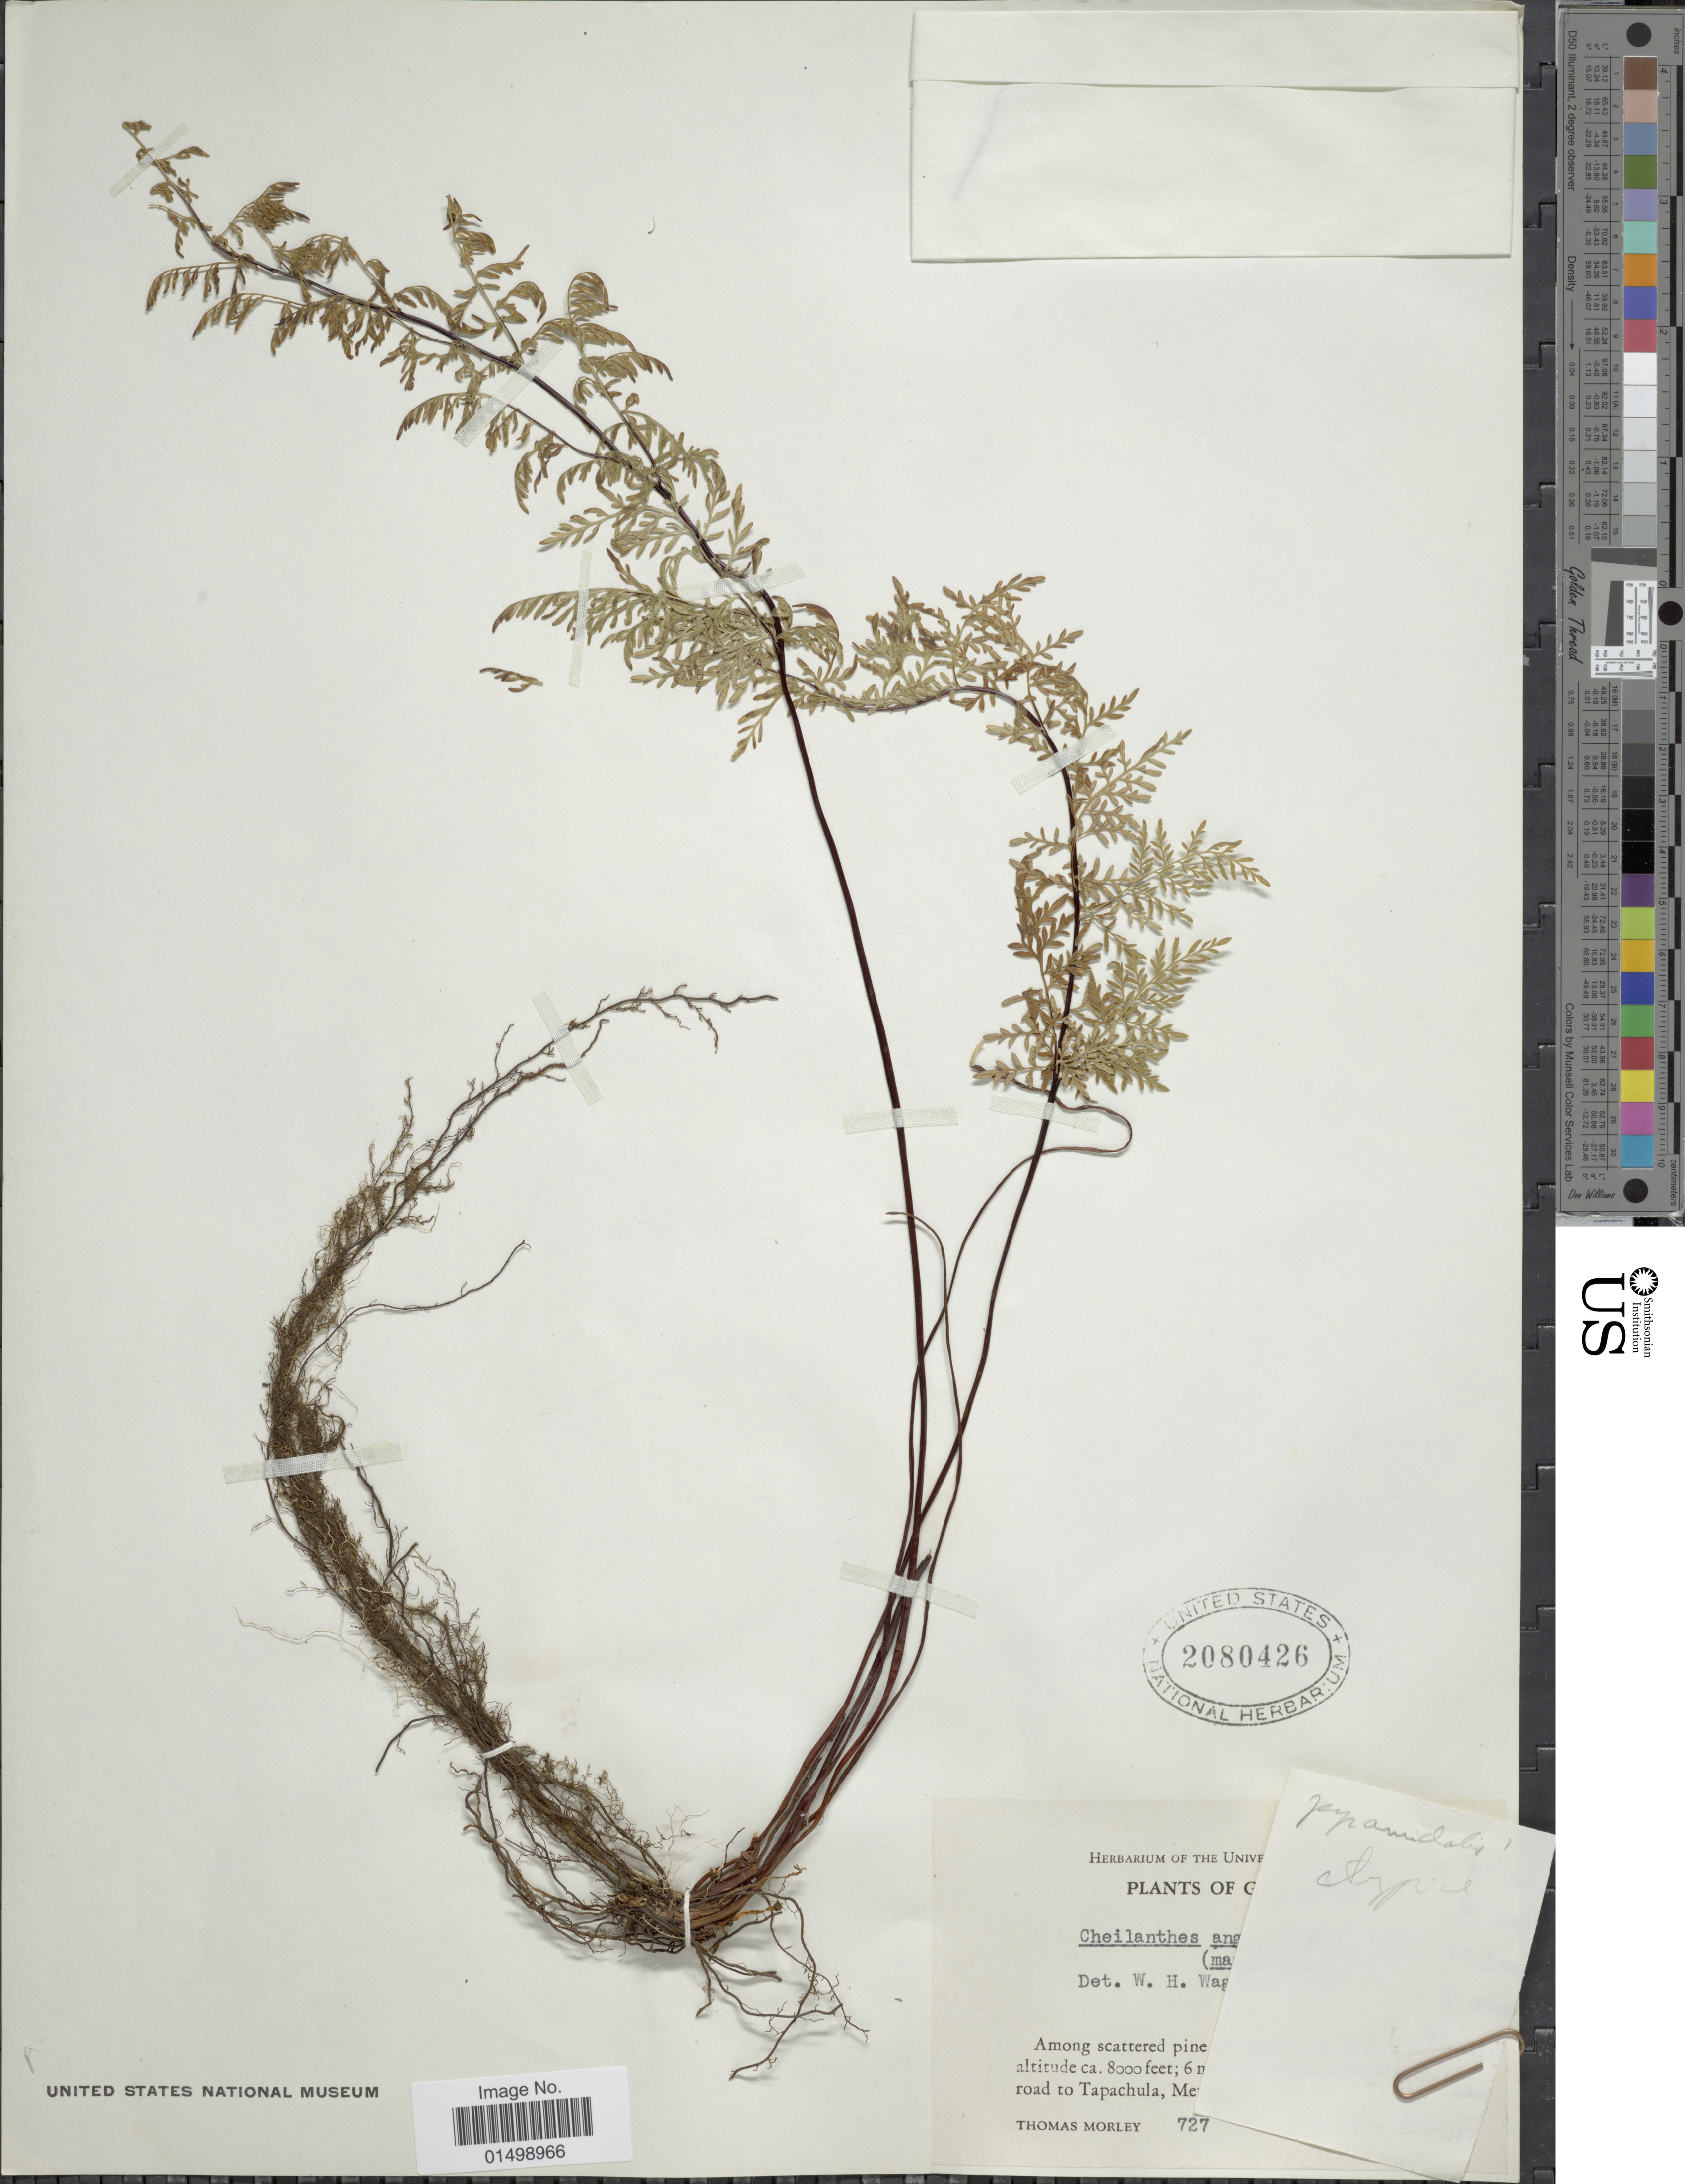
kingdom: Plantae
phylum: Tracheophyta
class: Polypodiopsida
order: Polypodiales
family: Pteridaceae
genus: Cheilanthes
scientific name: Cheilanthes pyramidalis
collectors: T. Morley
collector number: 727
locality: [illegible text] Road to Tapachulpa, Me[illegible text]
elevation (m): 2438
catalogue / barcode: US 2080426